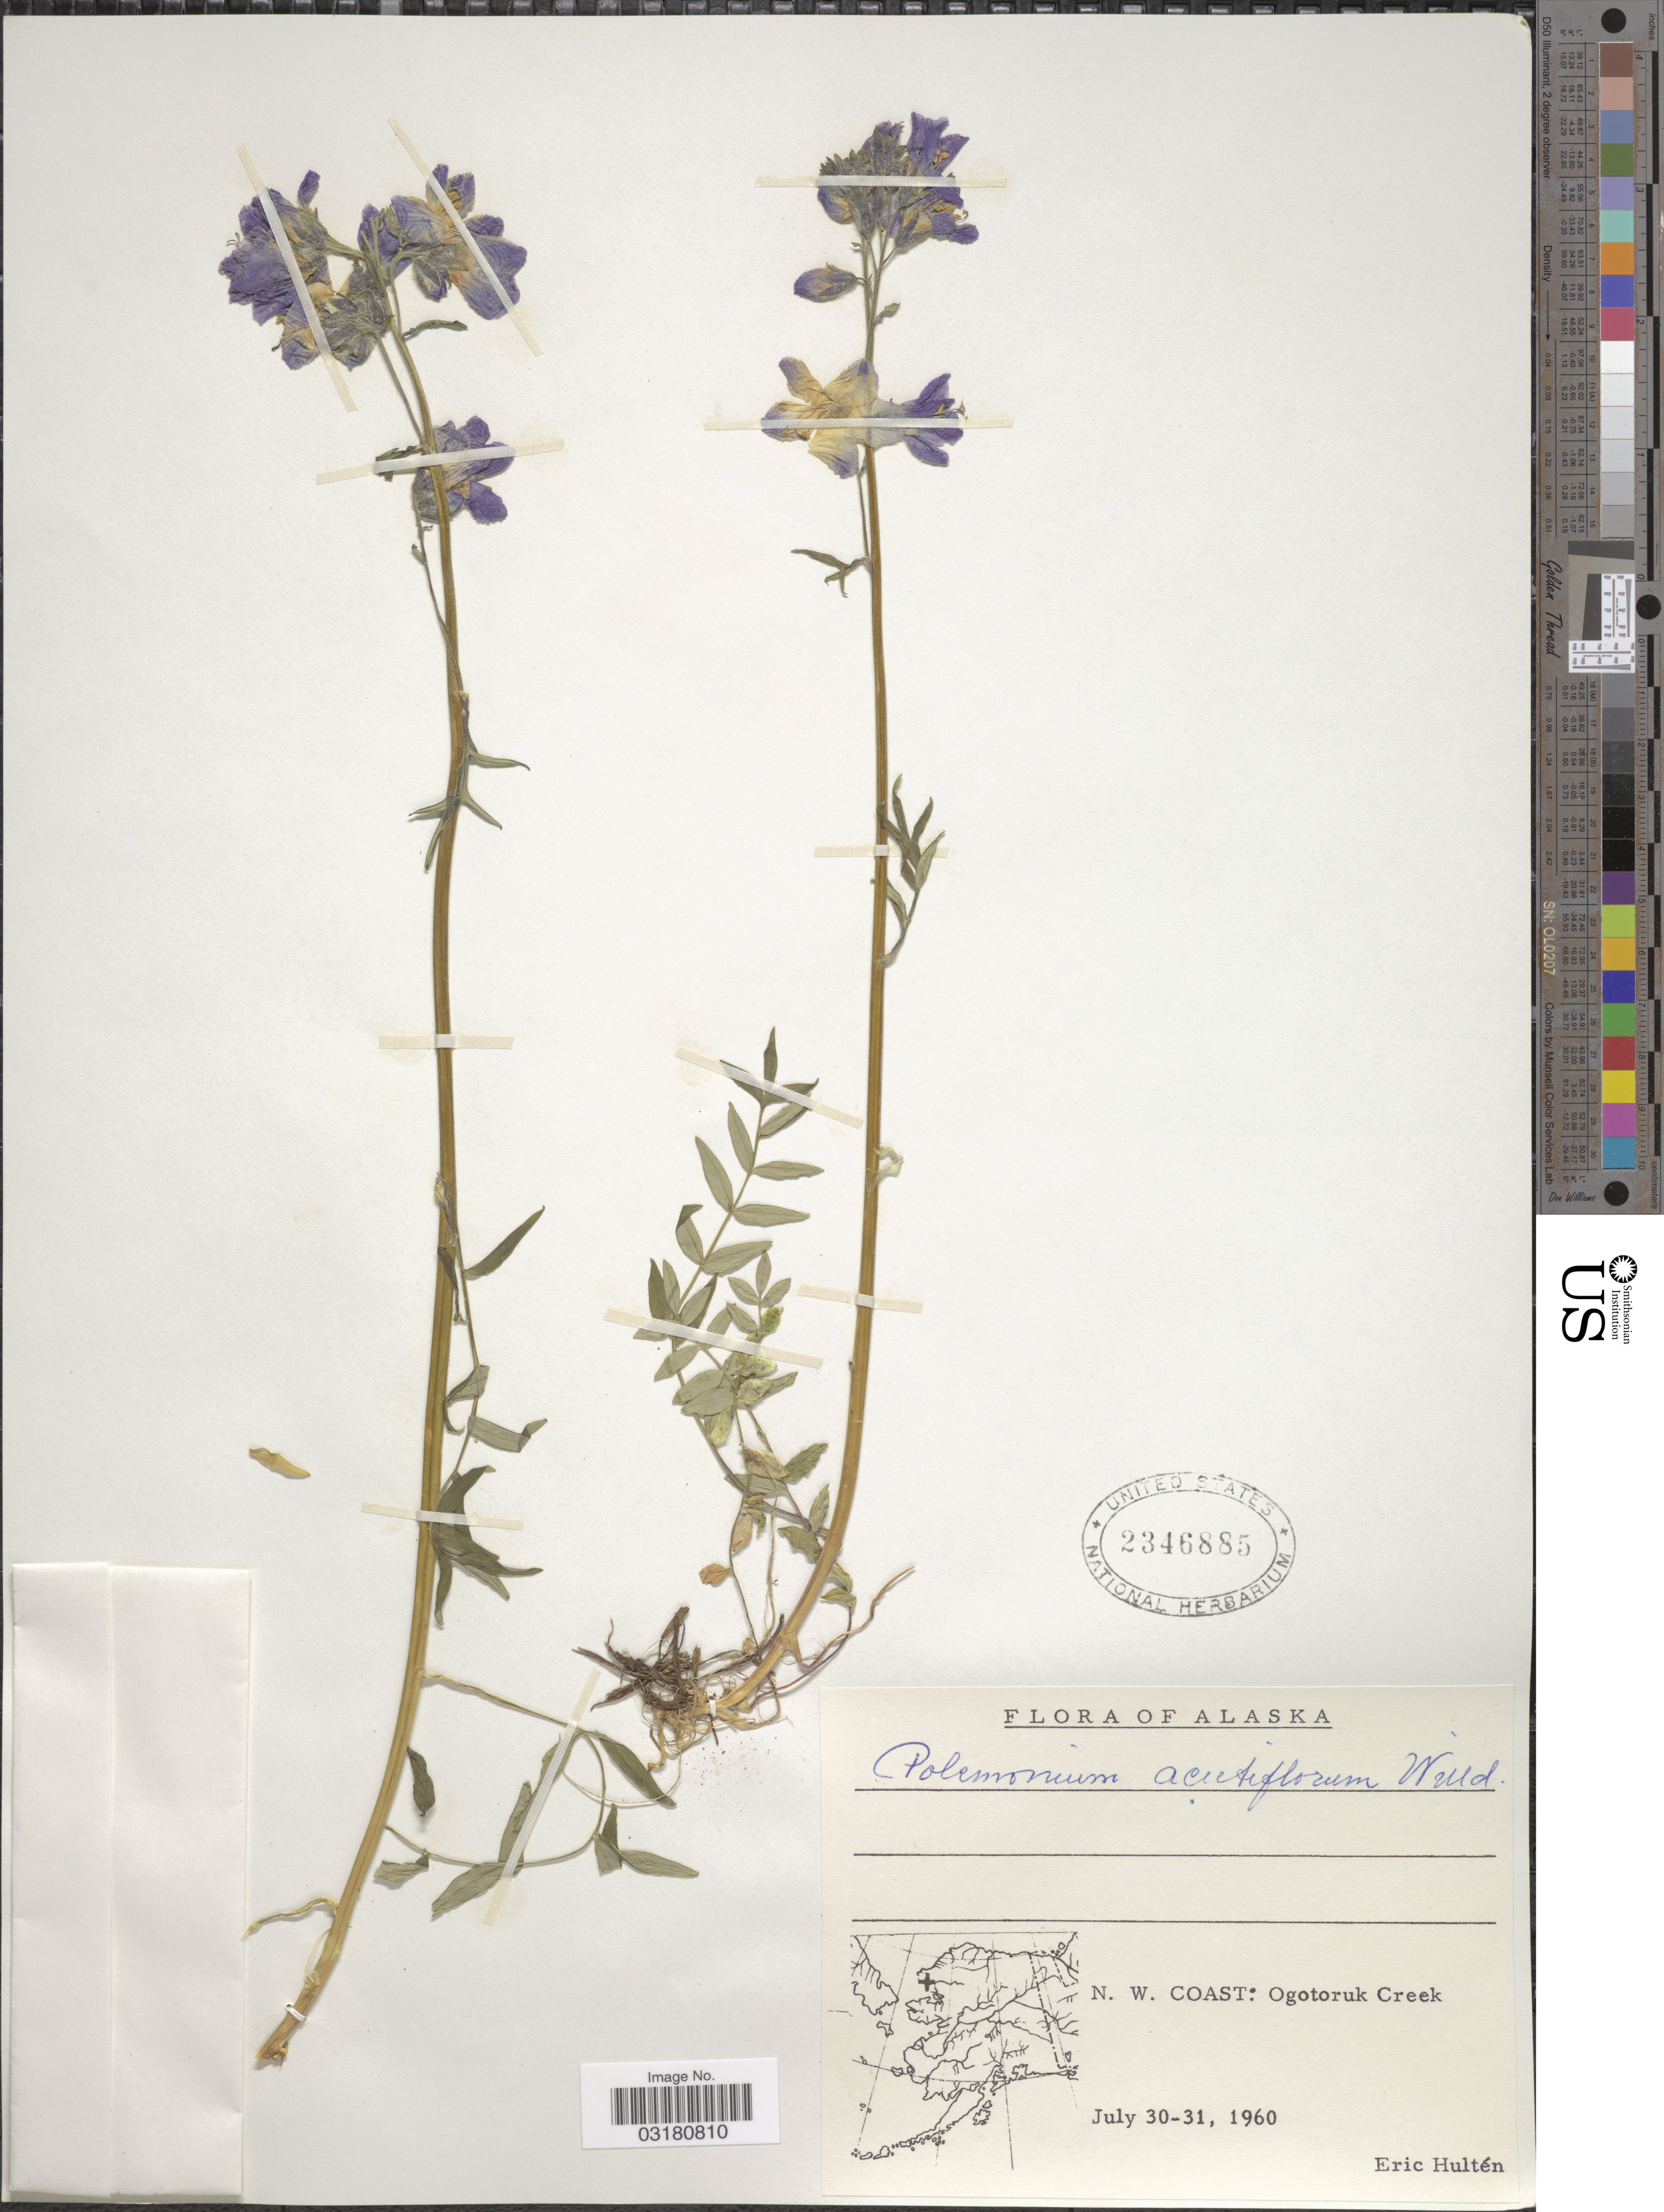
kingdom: Plantae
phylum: Tracheophyta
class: Magnoliopsida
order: Ericales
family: Polemoniaceae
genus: Polemonium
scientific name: Polemonium acutiflorum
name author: Willd. ex Roem. & Schult.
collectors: E. G. Hultén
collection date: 1960-07-30/1960-07-31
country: United States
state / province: Alaska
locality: N.W. Coast: Ogotoruk Creek.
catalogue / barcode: US 2346885